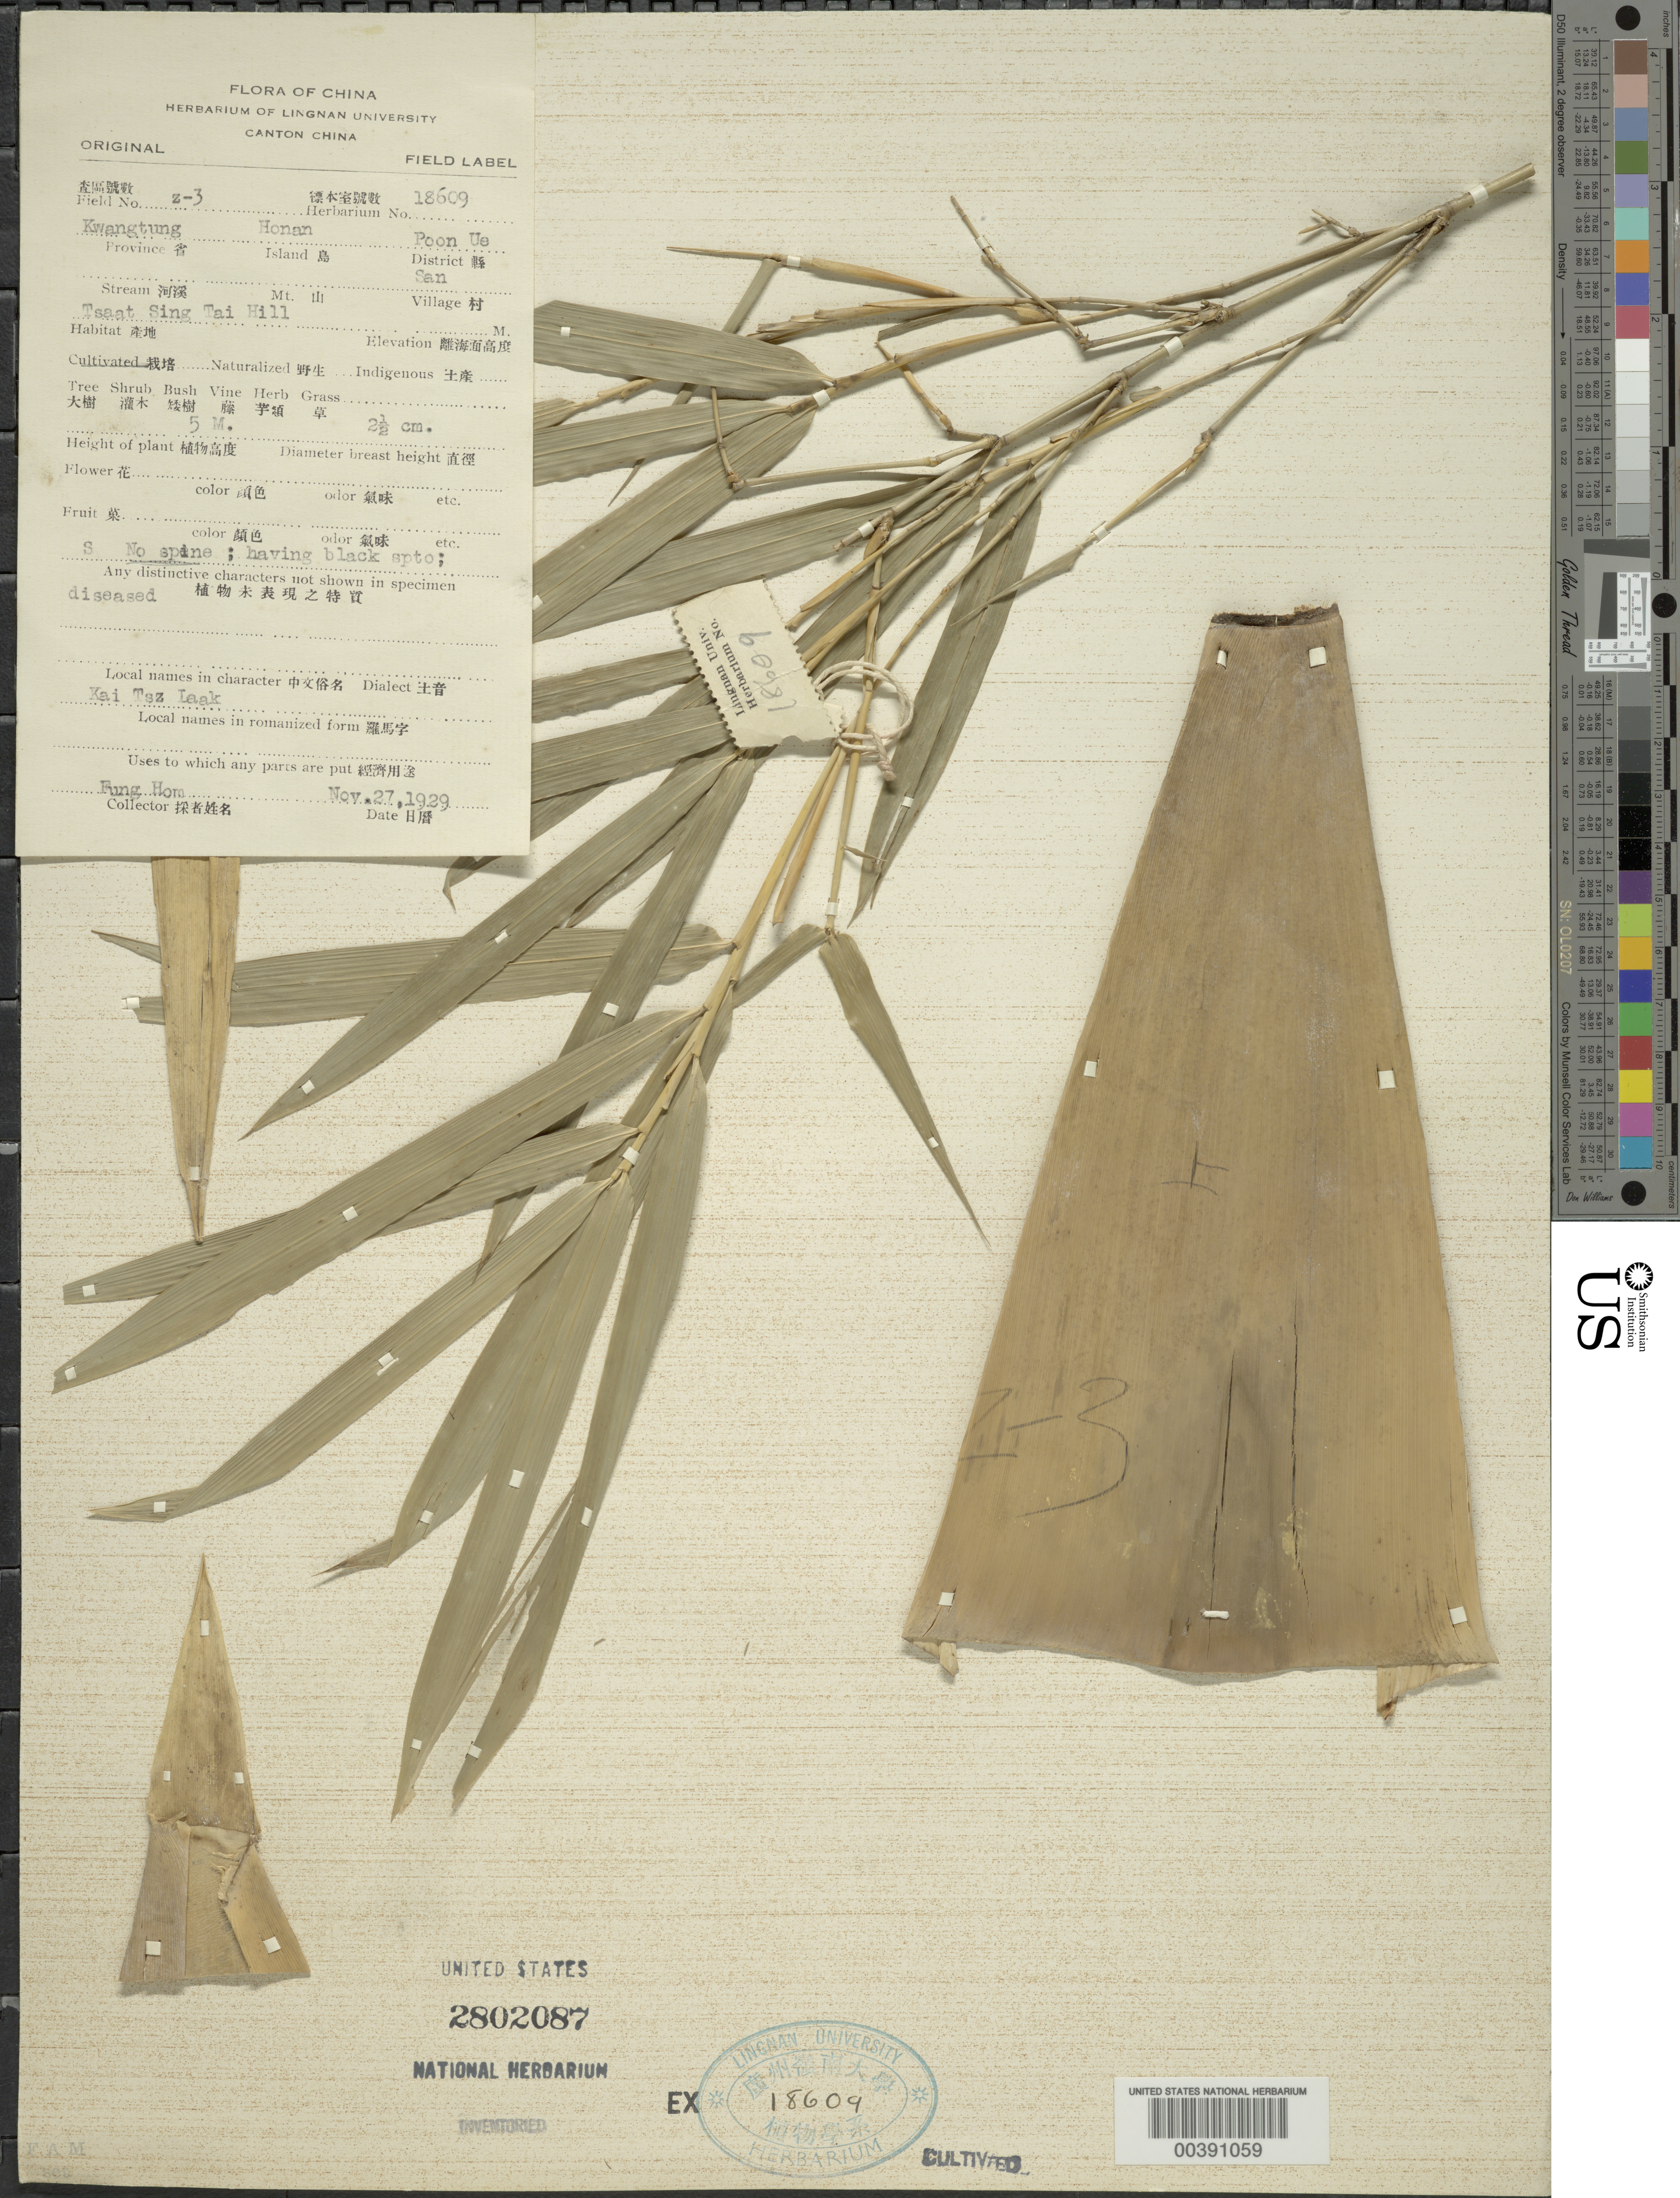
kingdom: Plantae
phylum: Tracheophyta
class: Liliopsida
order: Poales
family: Poaceae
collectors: H. L. Fung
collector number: Z-3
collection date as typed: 27 Nov 1929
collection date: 1929-11-27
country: China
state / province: Guangdong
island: Honam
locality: Poon ue, san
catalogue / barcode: US 2802087